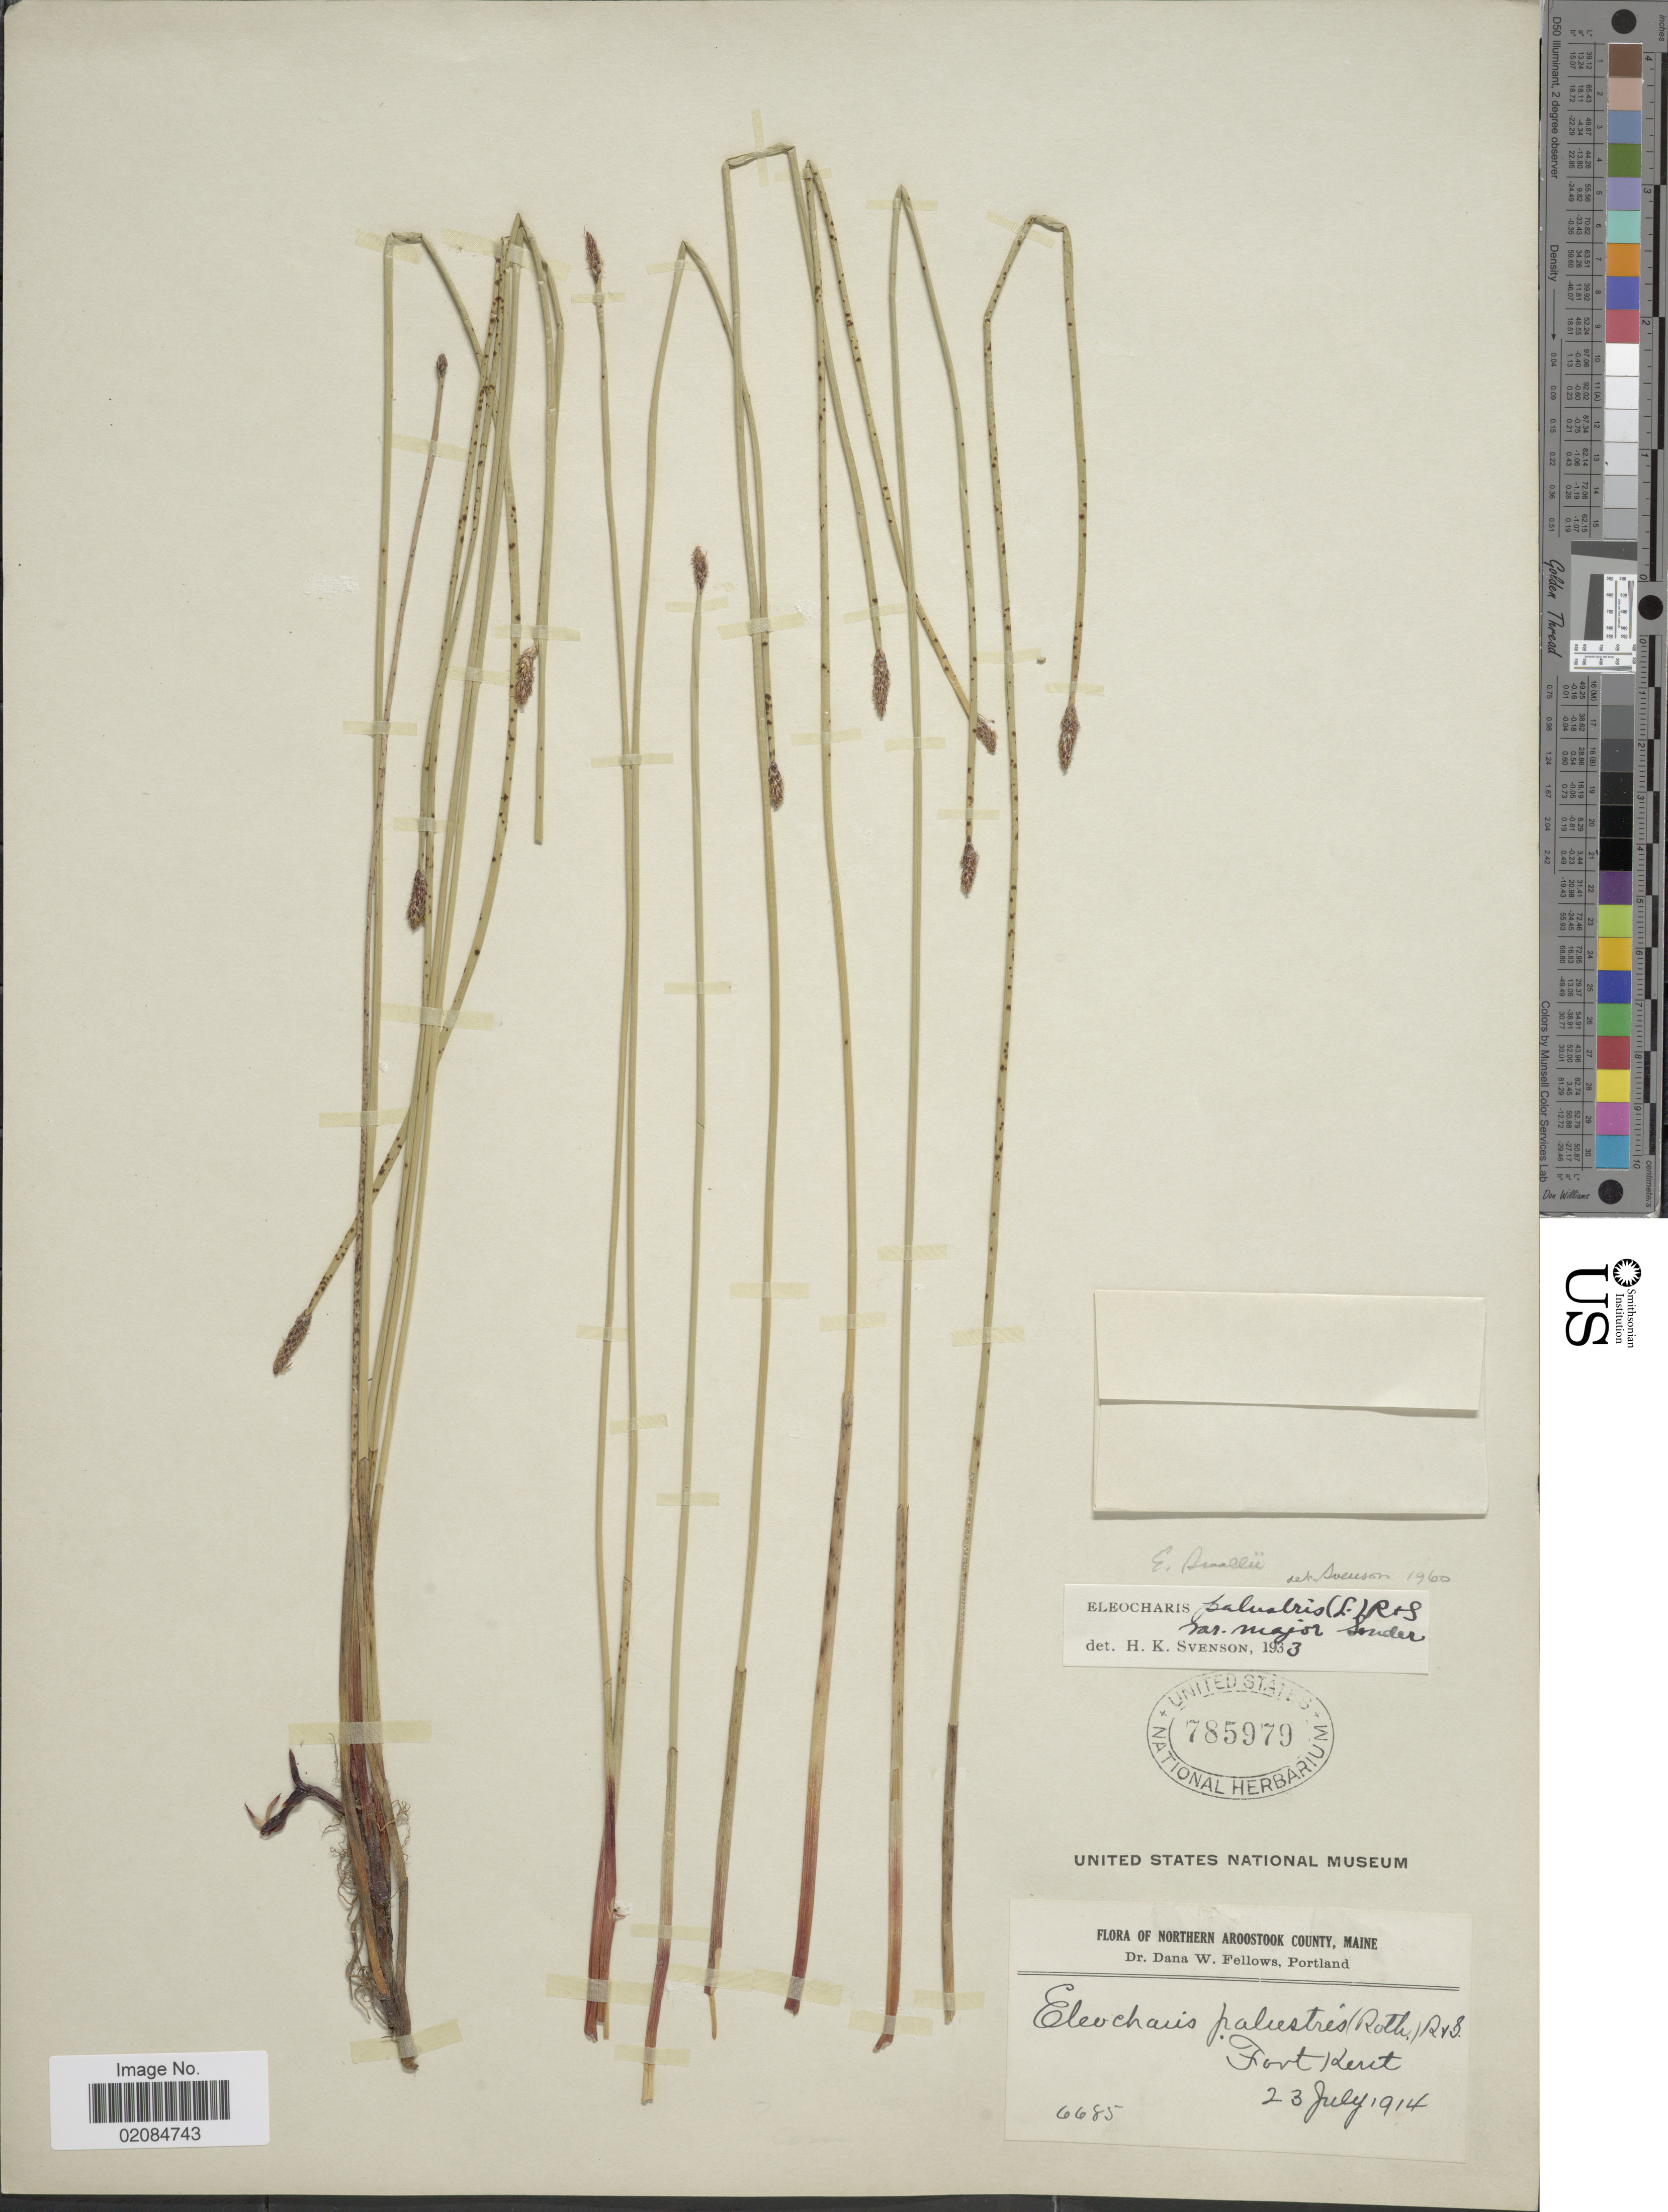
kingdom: Plantae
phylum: Tracheophyta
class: Liliopsida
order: Poales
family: Cyperaceae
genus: Eleocharis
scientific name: Eleocharis palustris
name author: (L.) Roem. & Schult.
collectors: D. W. Fellows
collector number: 6685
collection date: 1914-07-23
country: United States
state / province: Maine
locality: Northern Aroostook County. Fort Kent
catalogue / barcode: US 785979